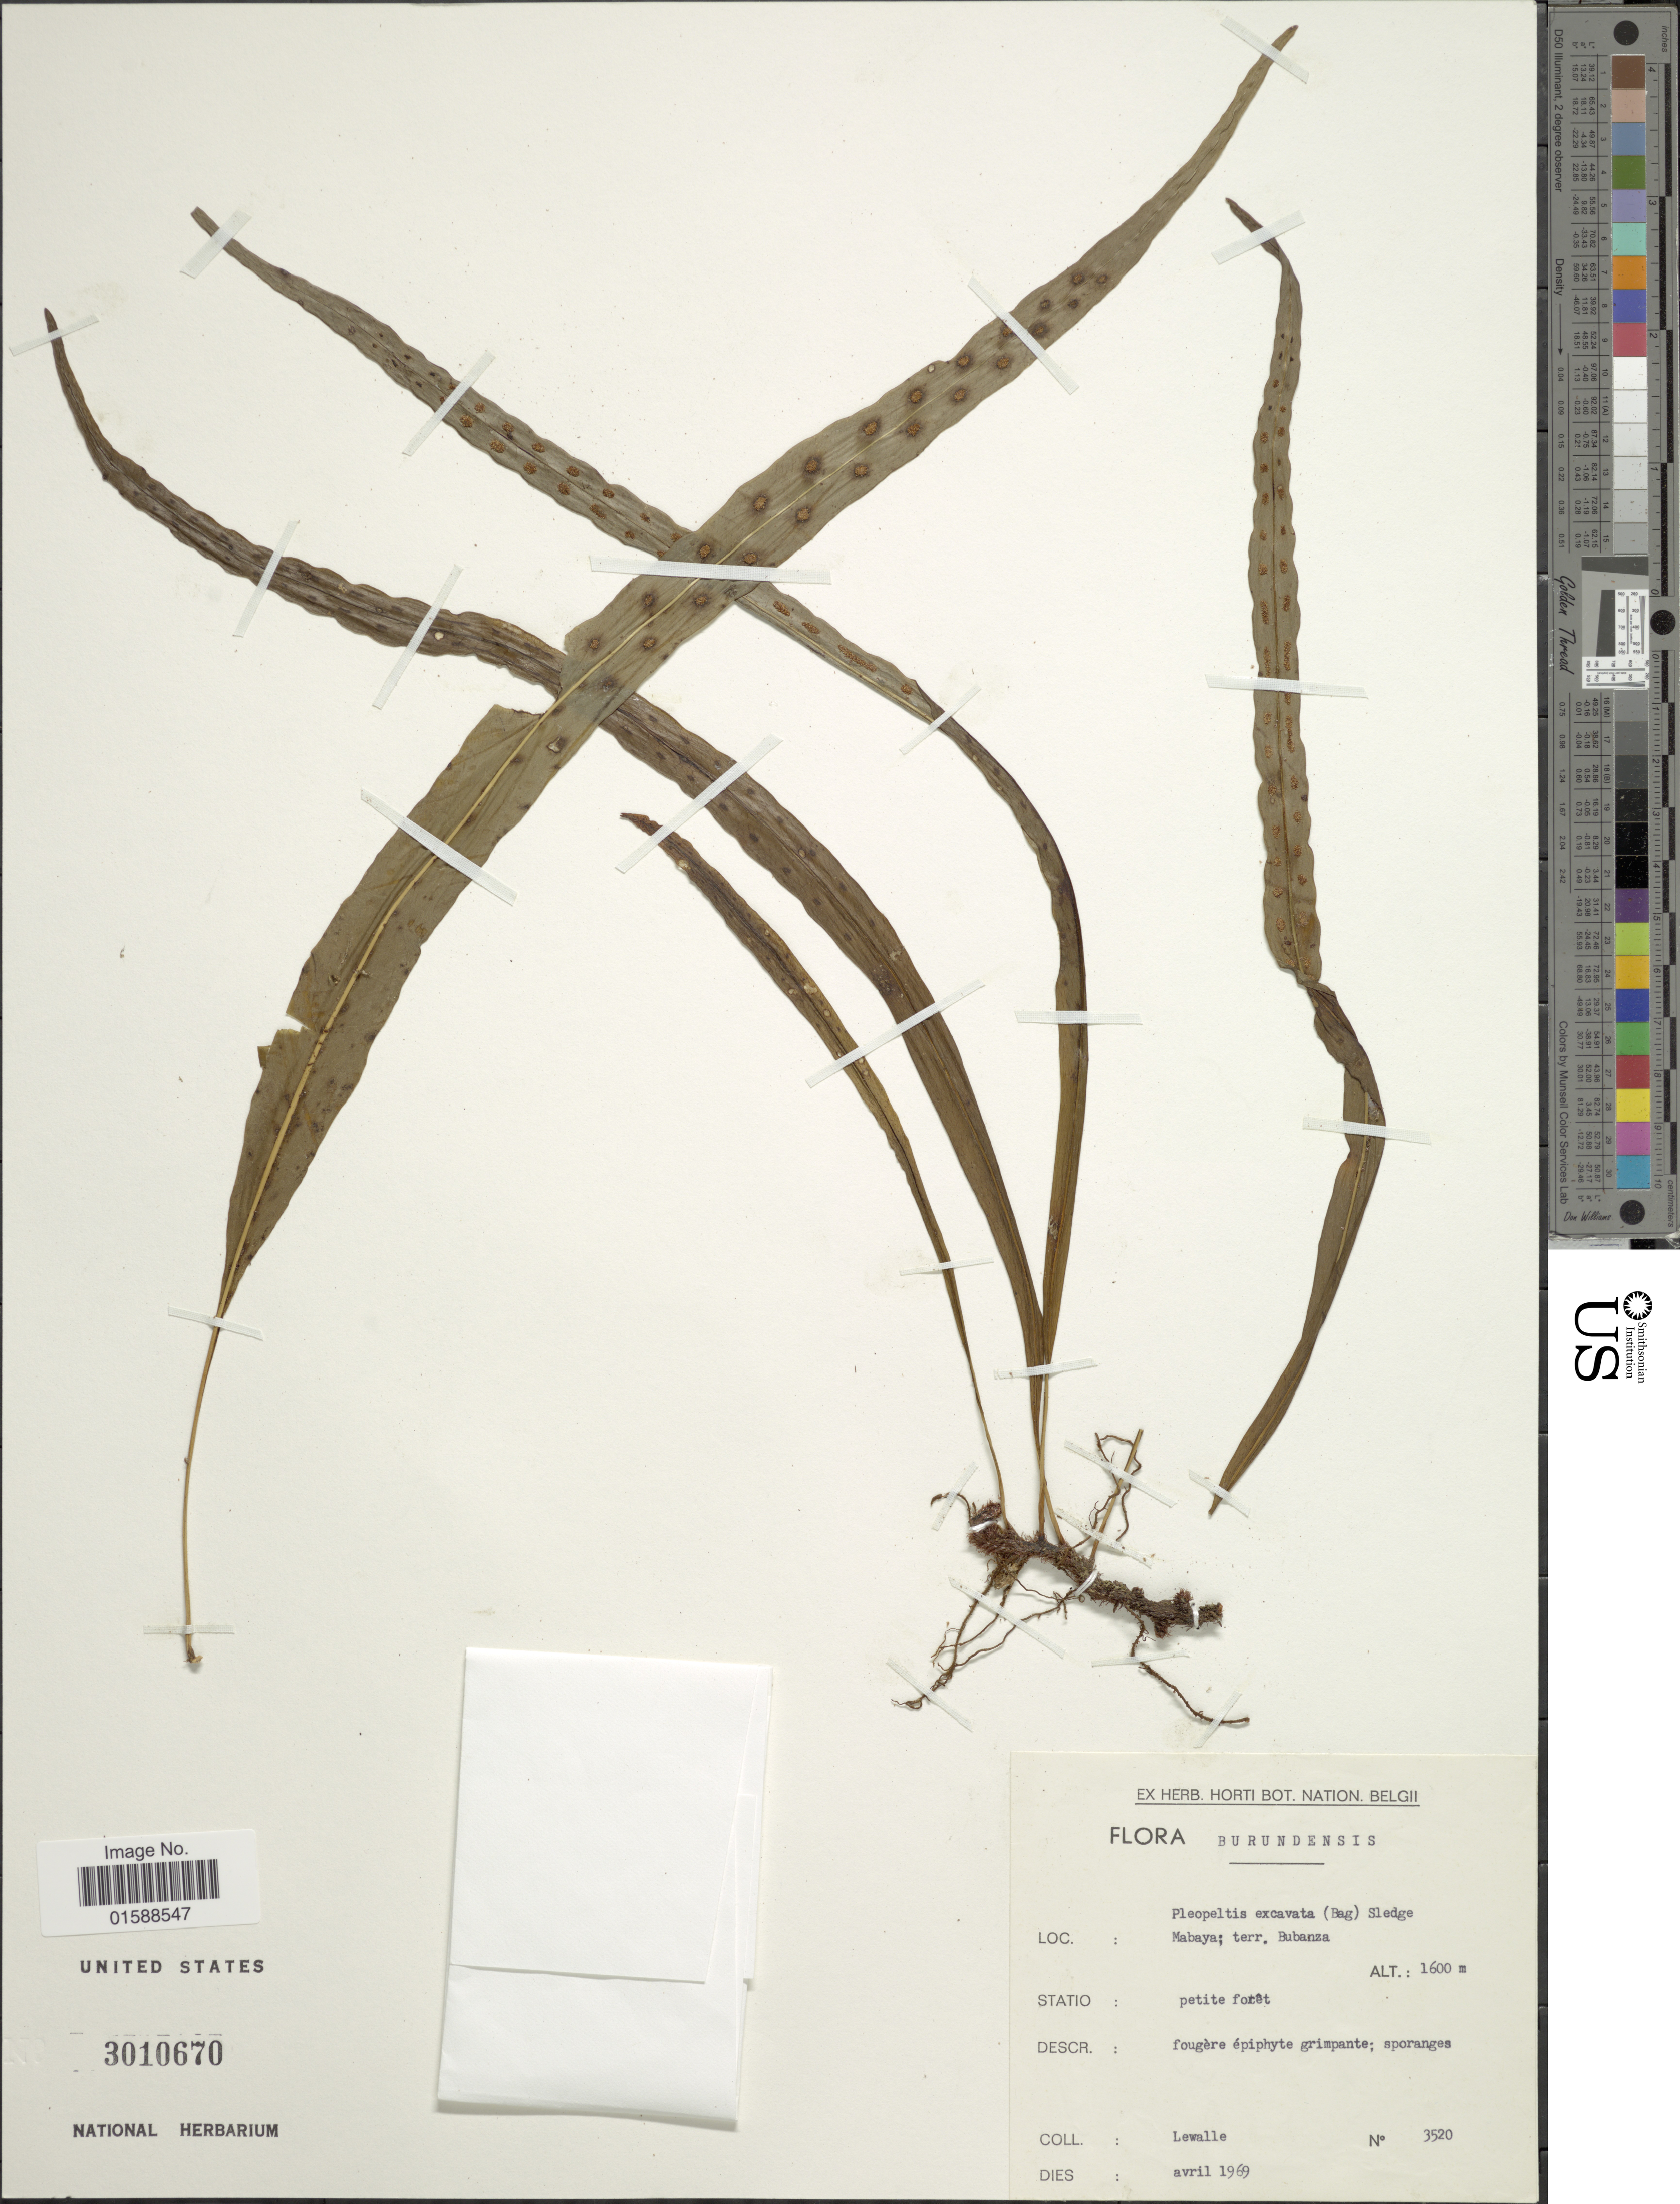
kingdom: Plantae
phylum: Tracheophyta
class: Polypodiopsida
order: Polypodiales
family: Polypodiaceae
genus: Lepisorus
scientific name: Lepisorus excavatus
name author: (Bory ex Willd.) Ching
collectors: J. Lewalle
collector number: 3520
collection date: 1969-04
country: Burundi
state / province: Bubanza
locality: Mabay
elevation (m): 1600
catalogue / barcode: US 3010670